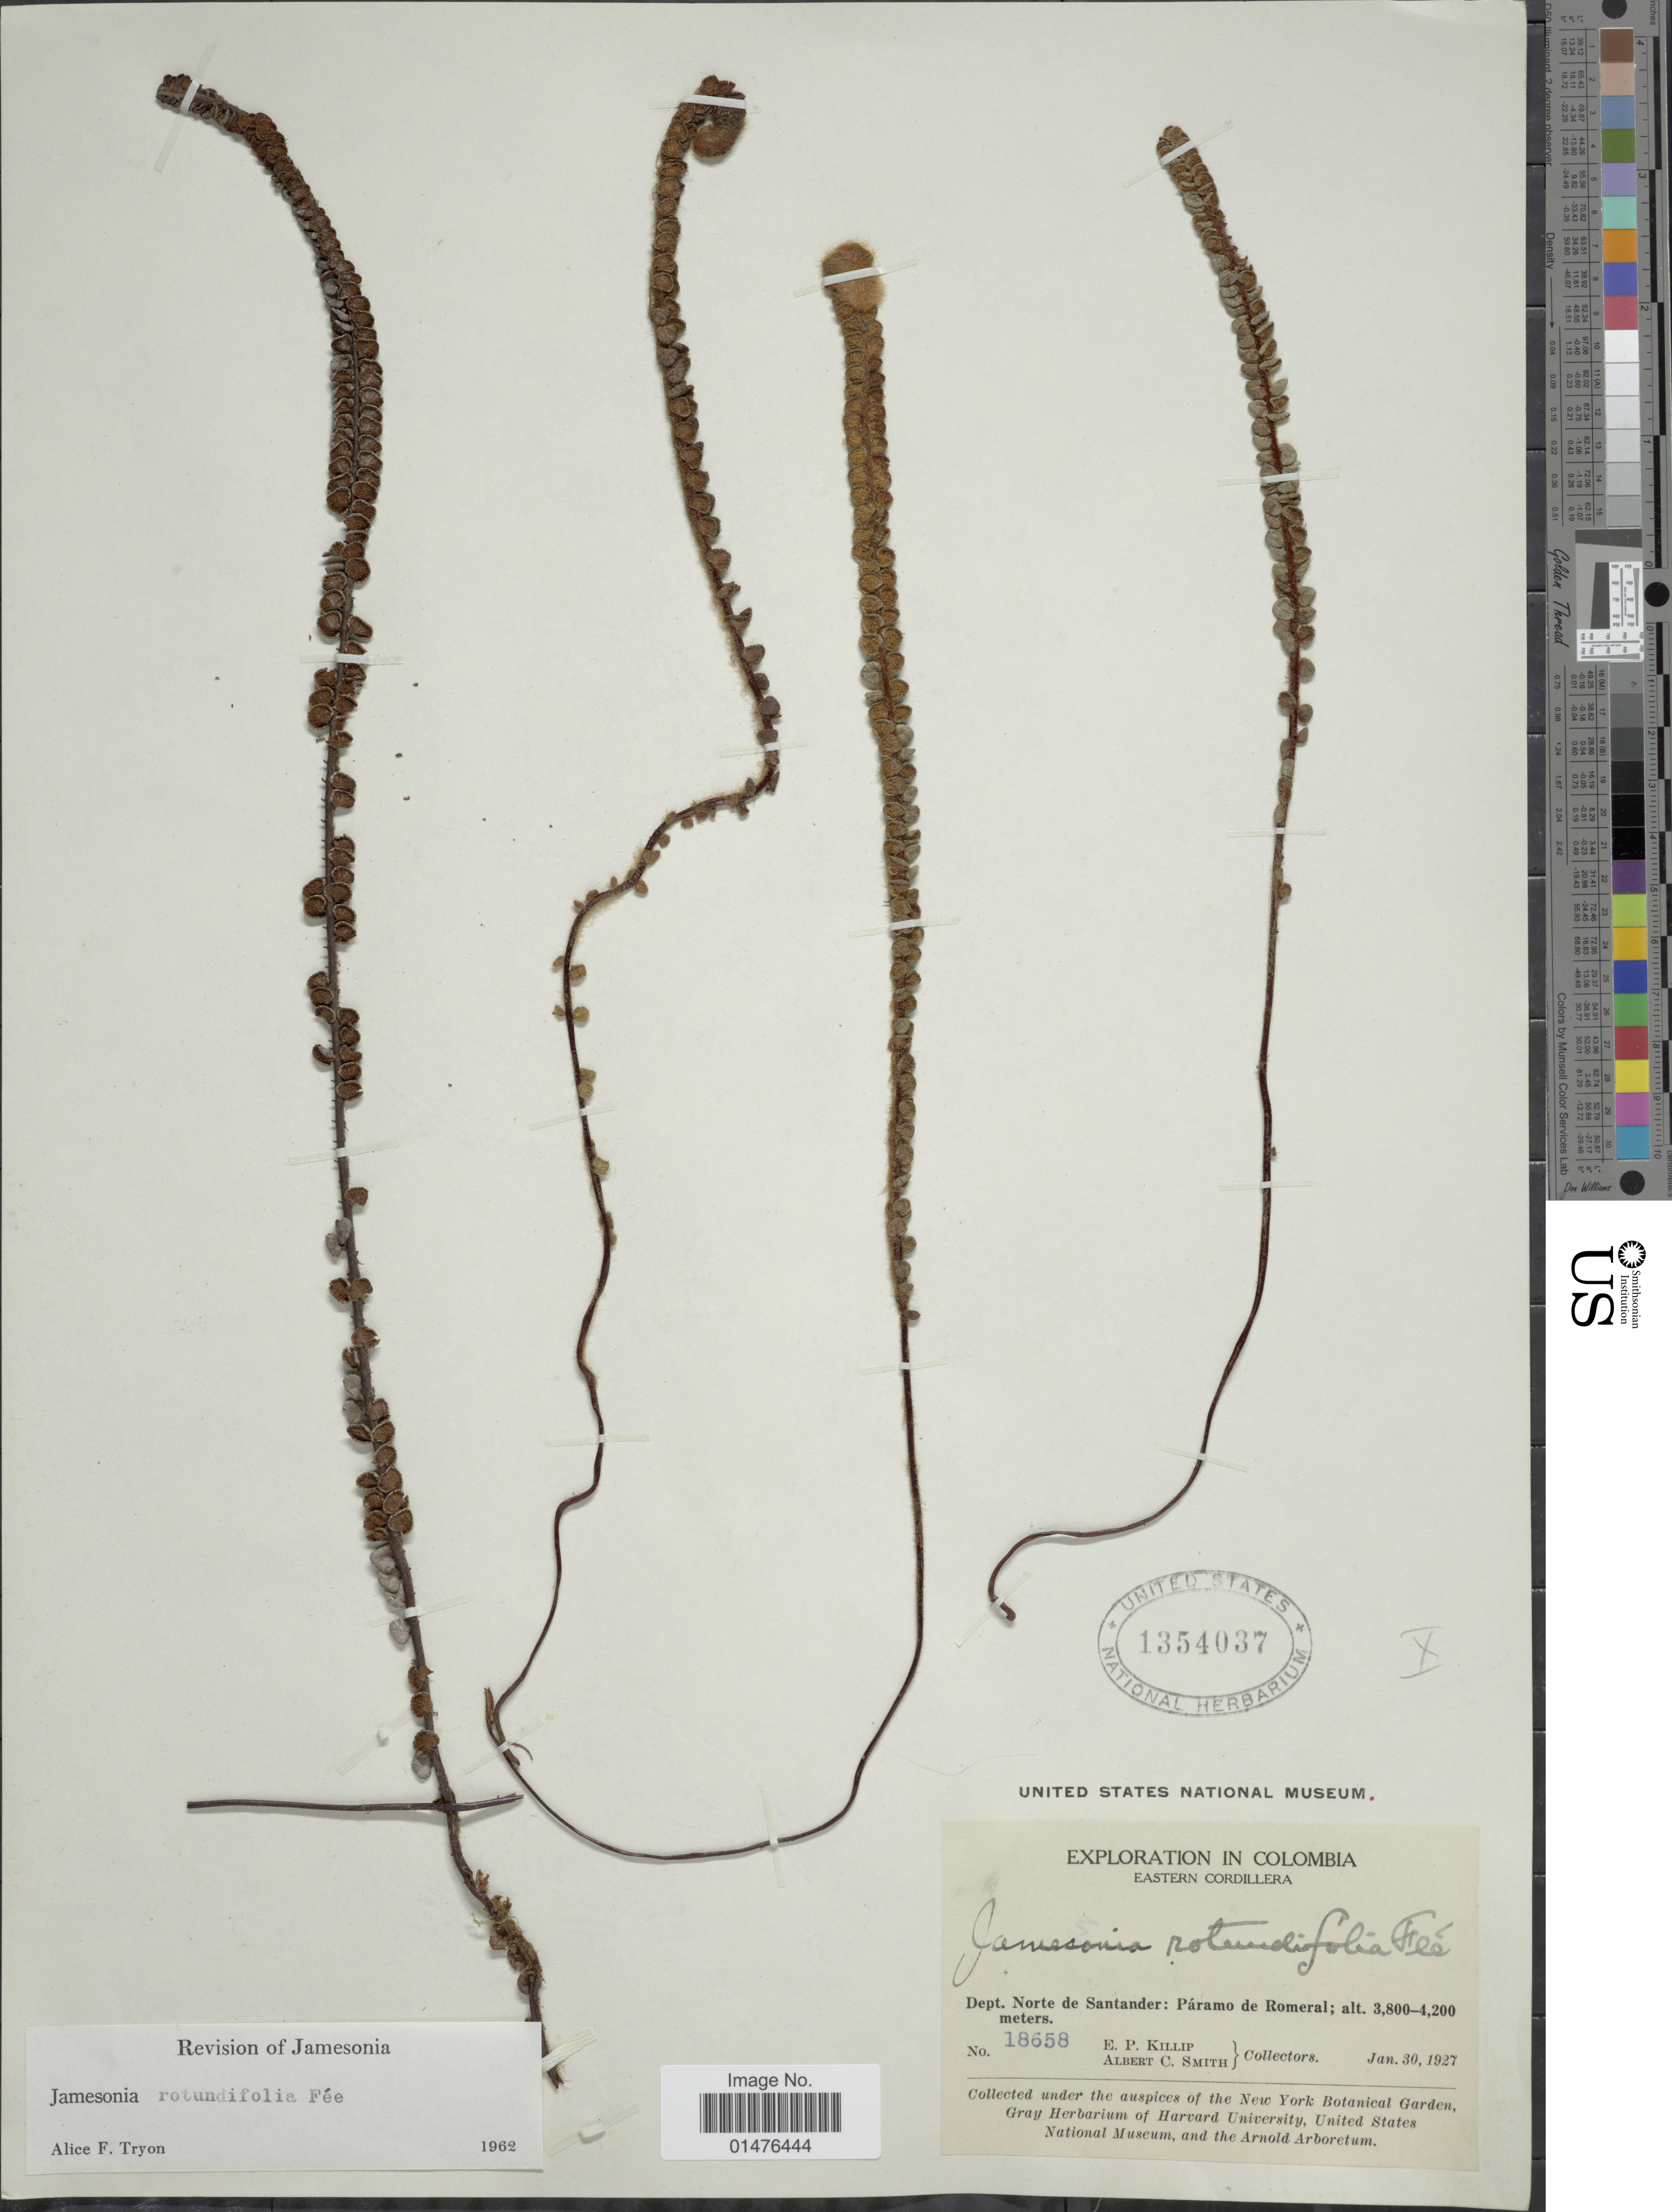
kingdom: Plantae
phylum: Tracheophyta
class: Polypodiopsida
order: Polypodiales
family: Pteridaceae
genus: Jamesonia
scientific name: Jamesonia rotundifolia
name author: Fée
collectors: E. P. Killip & A. C. Smith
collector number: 18658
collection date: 1927-01-30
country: Colombia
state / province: Norte de Santander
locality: Eastern Cordillera. Páramo de Romeral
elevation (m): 3800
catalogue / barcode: US 1354037